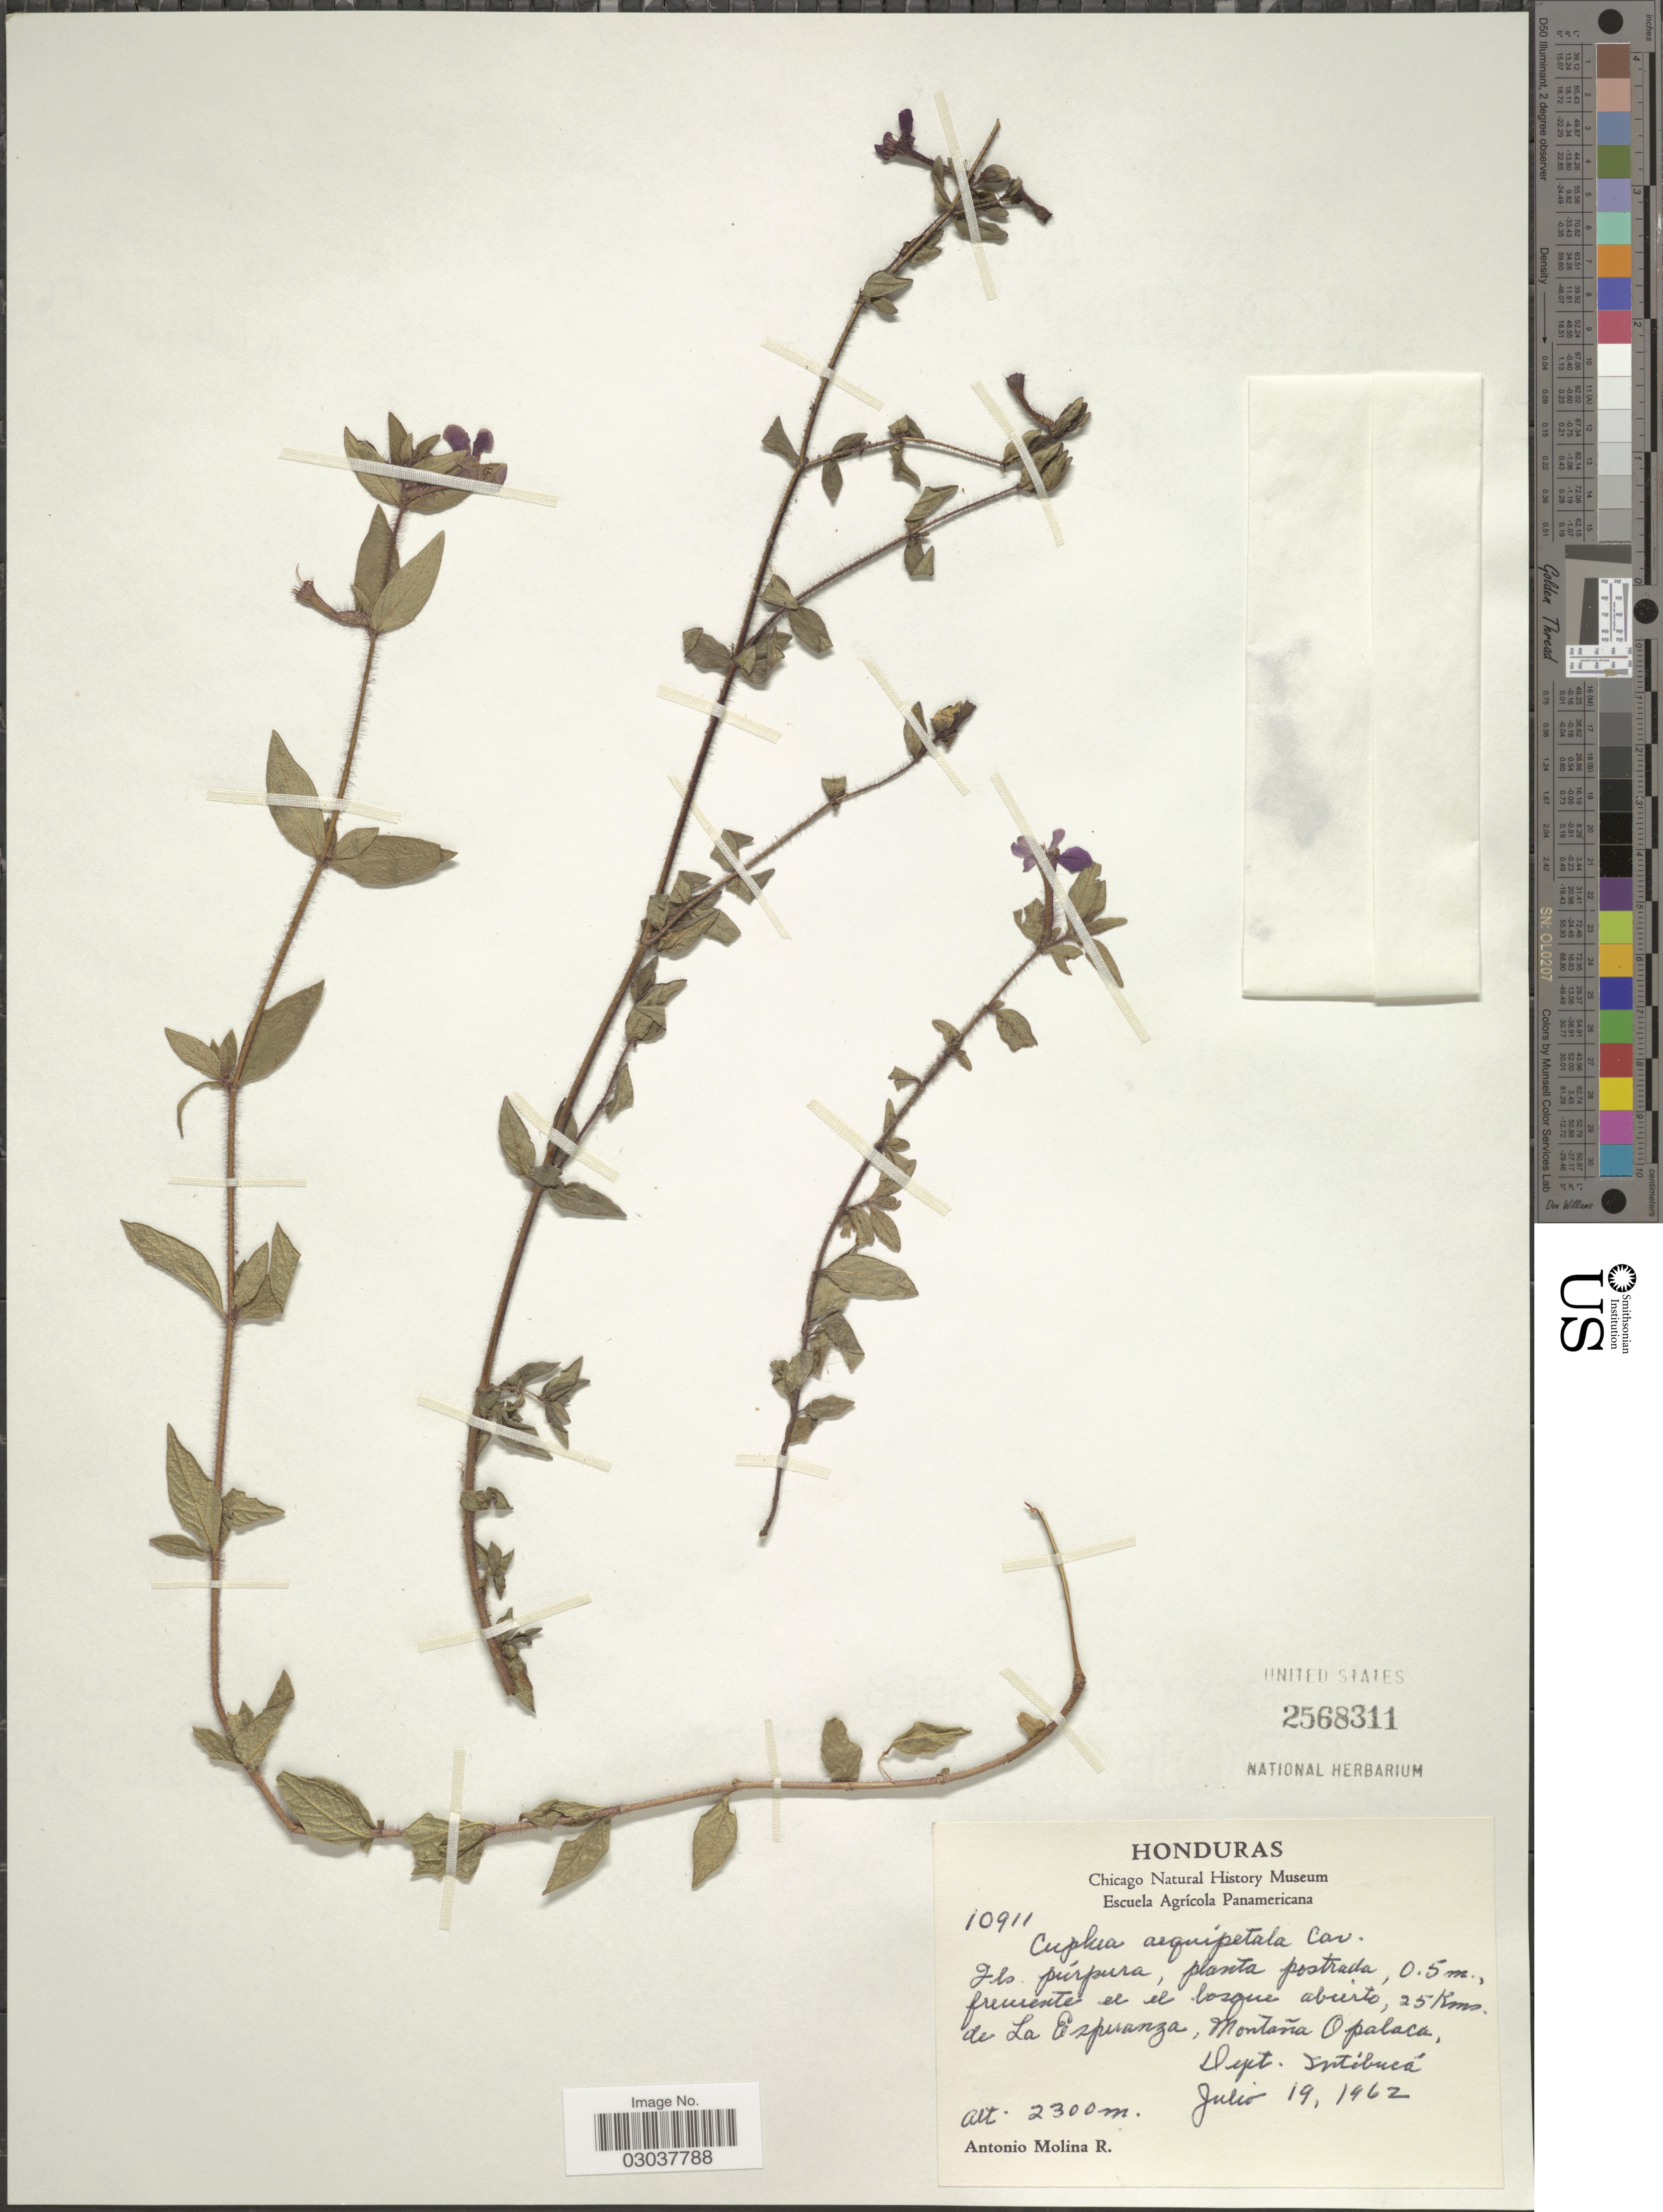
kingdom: Plantae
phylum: Tracheophyta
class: Magnoliopsida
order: Myrtales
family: Lythraceae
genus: Cuphea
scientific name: Cuphea aequipetala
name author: Cav.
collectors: A. Molina R.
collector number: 10911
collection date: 1962-07-19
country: Honduras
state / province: Intibuca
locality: Frecuente en el bosque abierto, 25 Kms. de la Esperanza, Montaña Opalaca, Dept. Intibucá.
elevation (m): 2300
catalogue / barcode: US 2568311